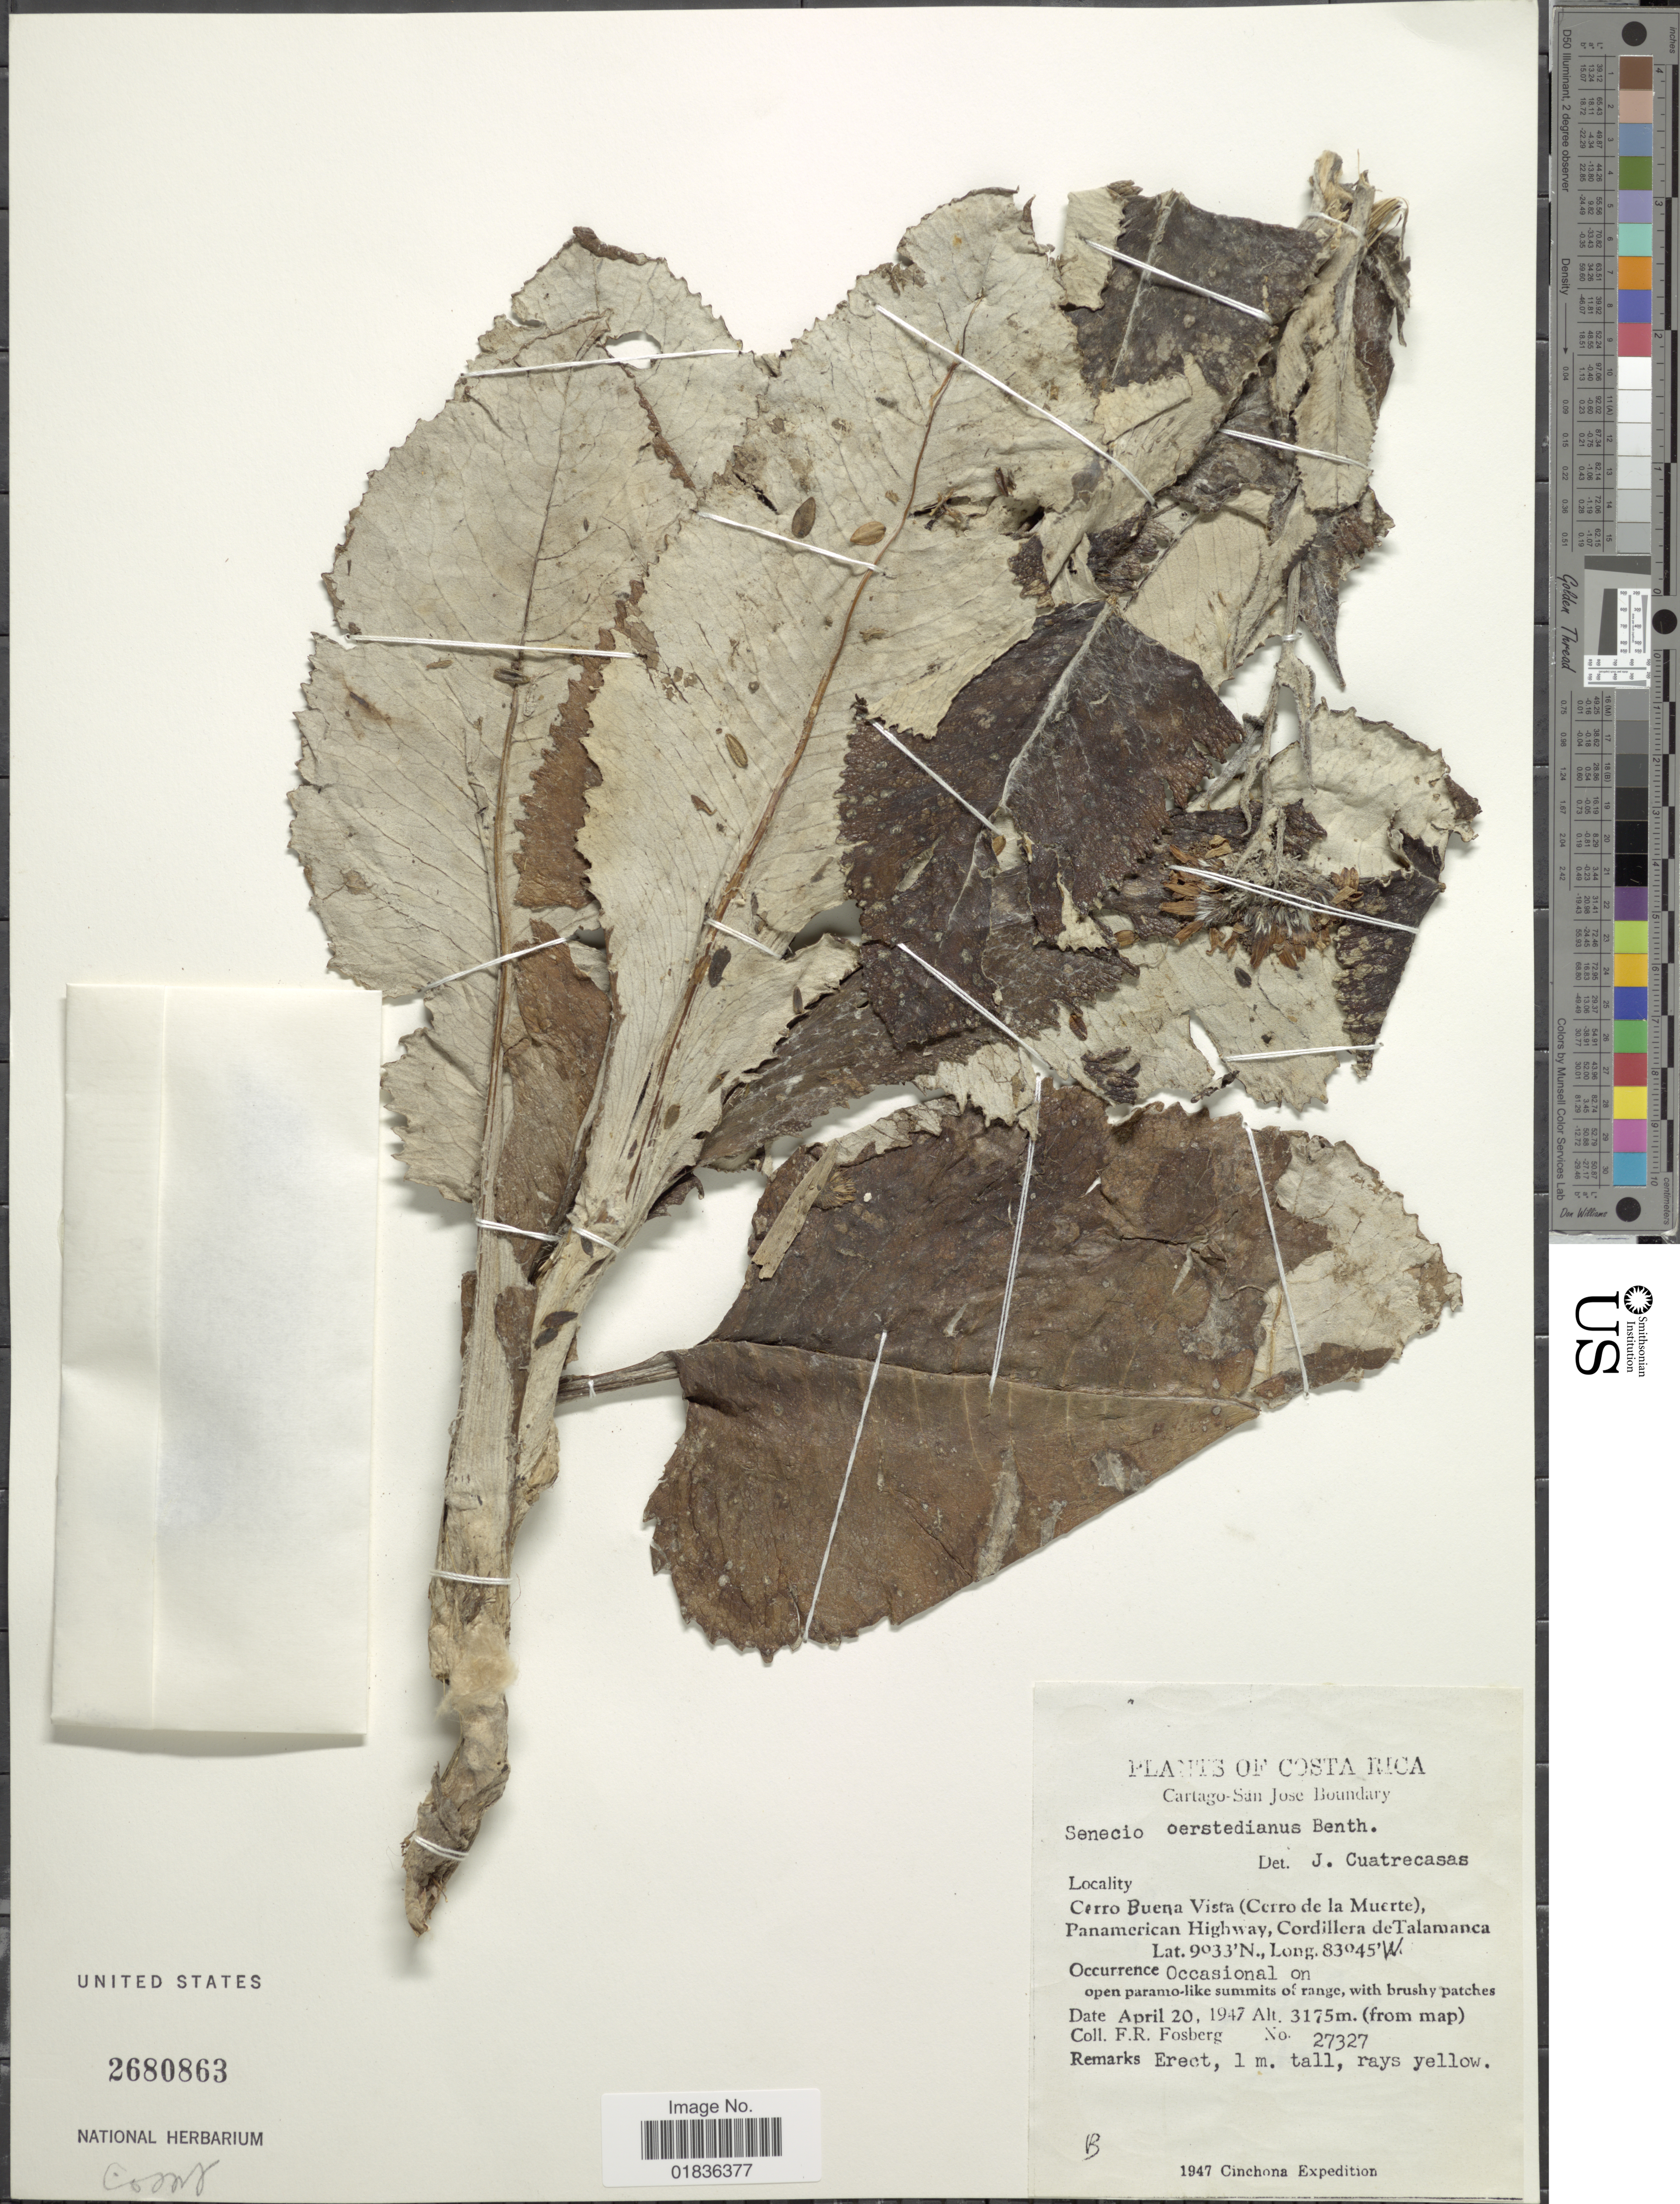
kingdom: Plantae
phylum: Tracheophyta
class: Magnoliopsida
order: Asterales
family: Asteraceae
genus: Senecio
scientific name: Senecio oerstedianus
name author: Benth.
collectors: F. R. Fosberg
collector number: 27327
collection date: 1947-04-20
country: Costa Rica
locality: Cartago-San Jose Boundary, Cerro Buena Vista (Cerro de la Muerte), Panamerican Highway, Cordillera de Talamanca.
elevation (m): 3175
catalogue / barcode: US 2680863